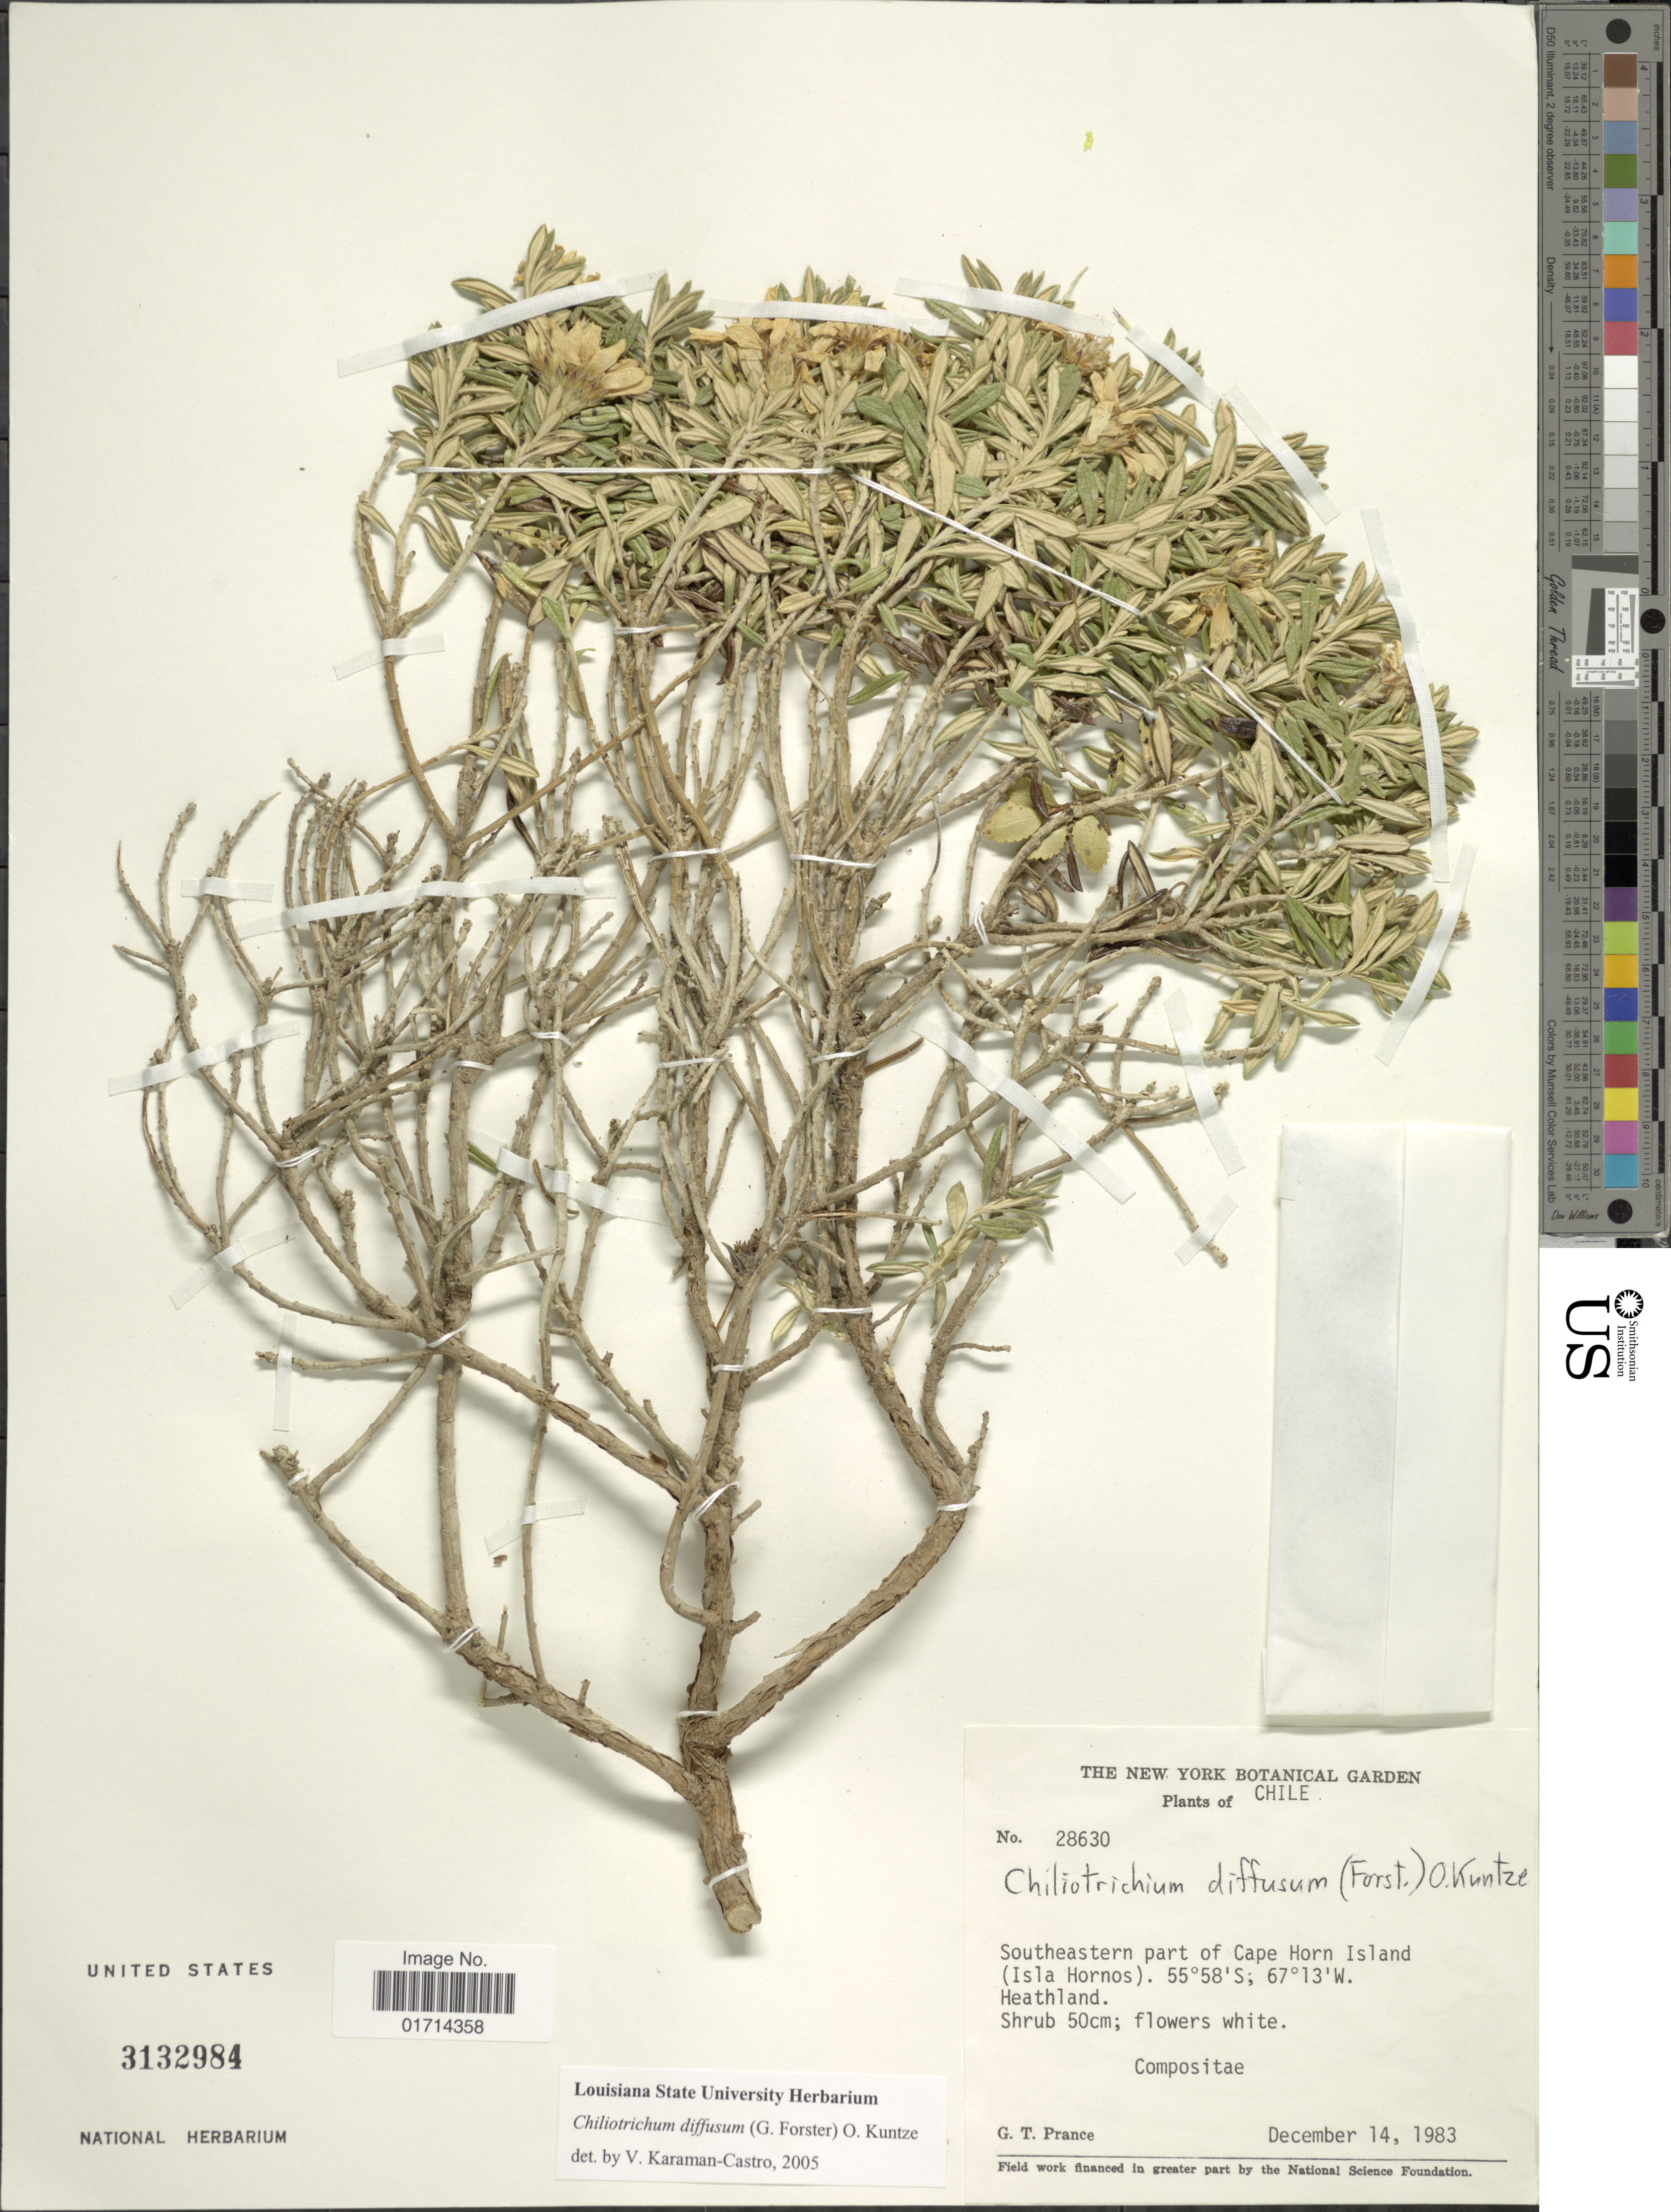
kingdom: Plantae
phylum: Tracheophyta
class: Magnoliopsida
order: Asterales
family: Asteraceae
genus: Chiliotrichum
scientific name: Chiliotrichum diffusum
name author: (G. Forst.) Kuntze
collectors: G. T. Prance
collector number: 28630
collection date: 1983-12-14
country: Chile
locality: Southeastern part of Cape Horn Island (Isla Hornos), Heathland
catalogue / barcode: US 3132984